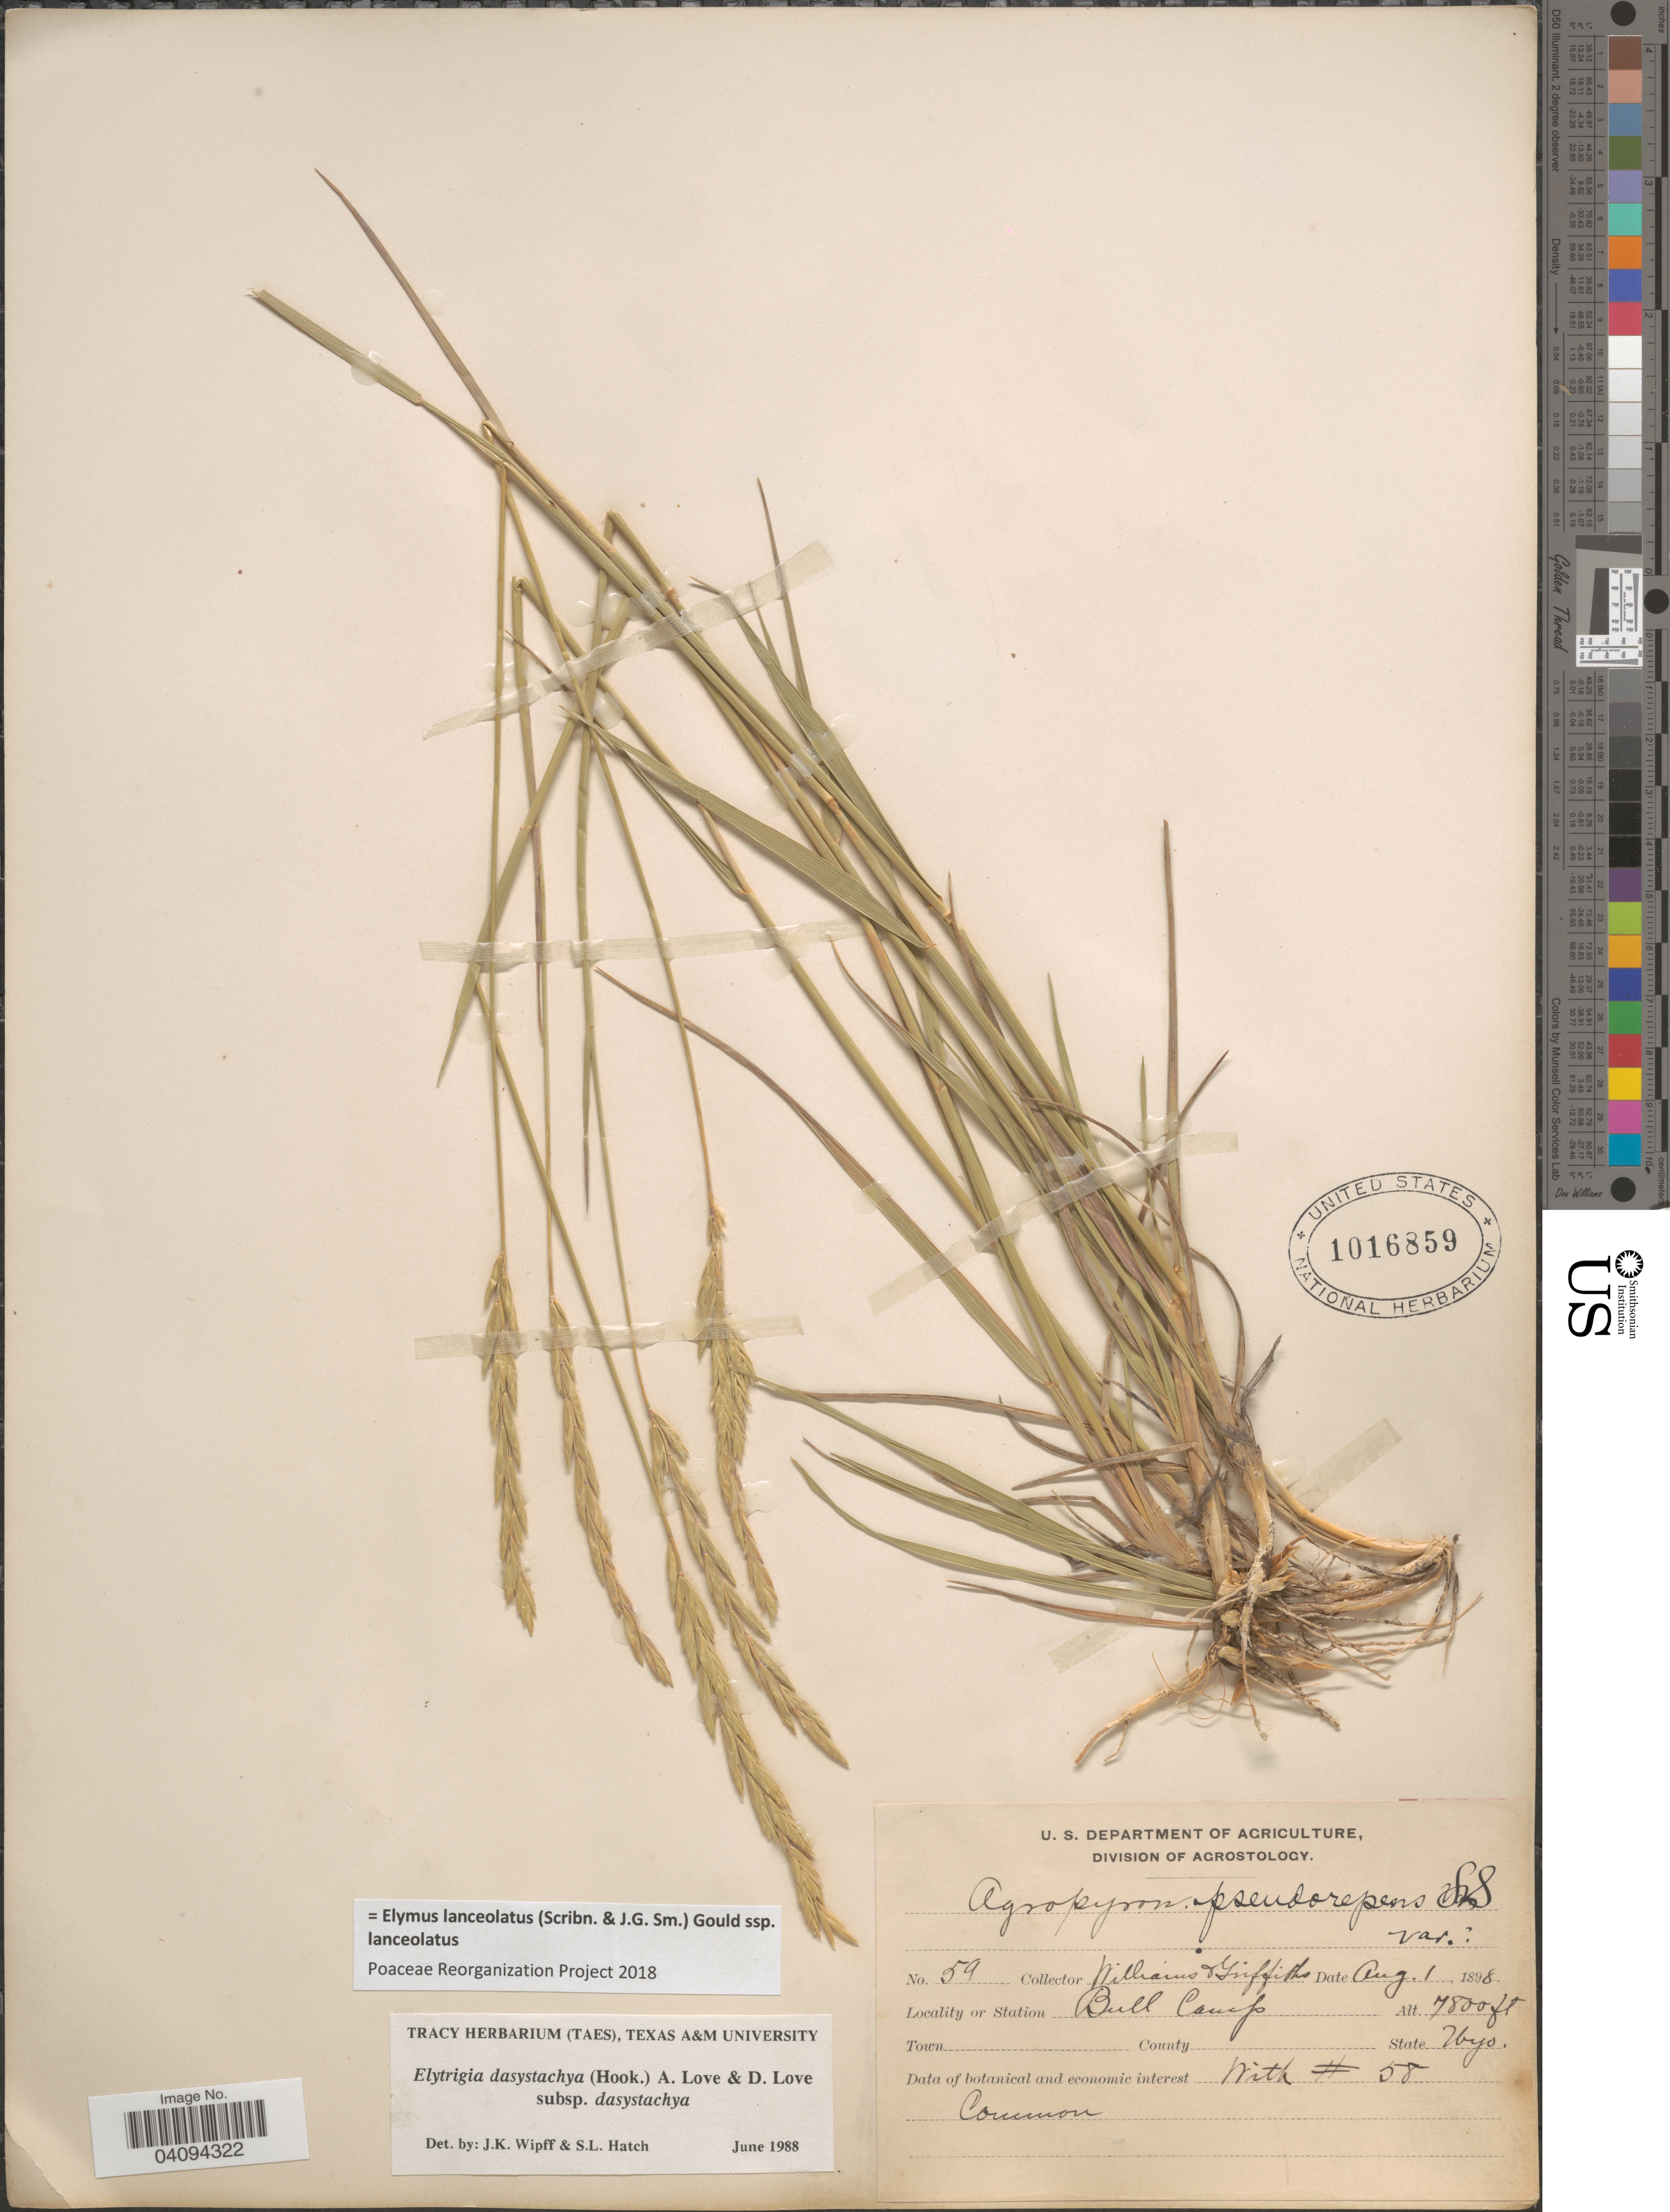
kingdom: Plantae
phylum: Tracheophyta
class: Liliopsida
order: Poales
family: Poaceae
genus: Elymus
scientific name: Elymus lanceolatus subsp. lanceolatus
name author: (Scribn. & J.G. Sm.) Gould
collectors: -- Williams & -- Griffiths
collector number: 59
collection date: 1898-08-01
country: United States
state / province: Wyoming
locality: Bull Camp.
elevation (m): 2377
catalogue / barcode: US 1016859